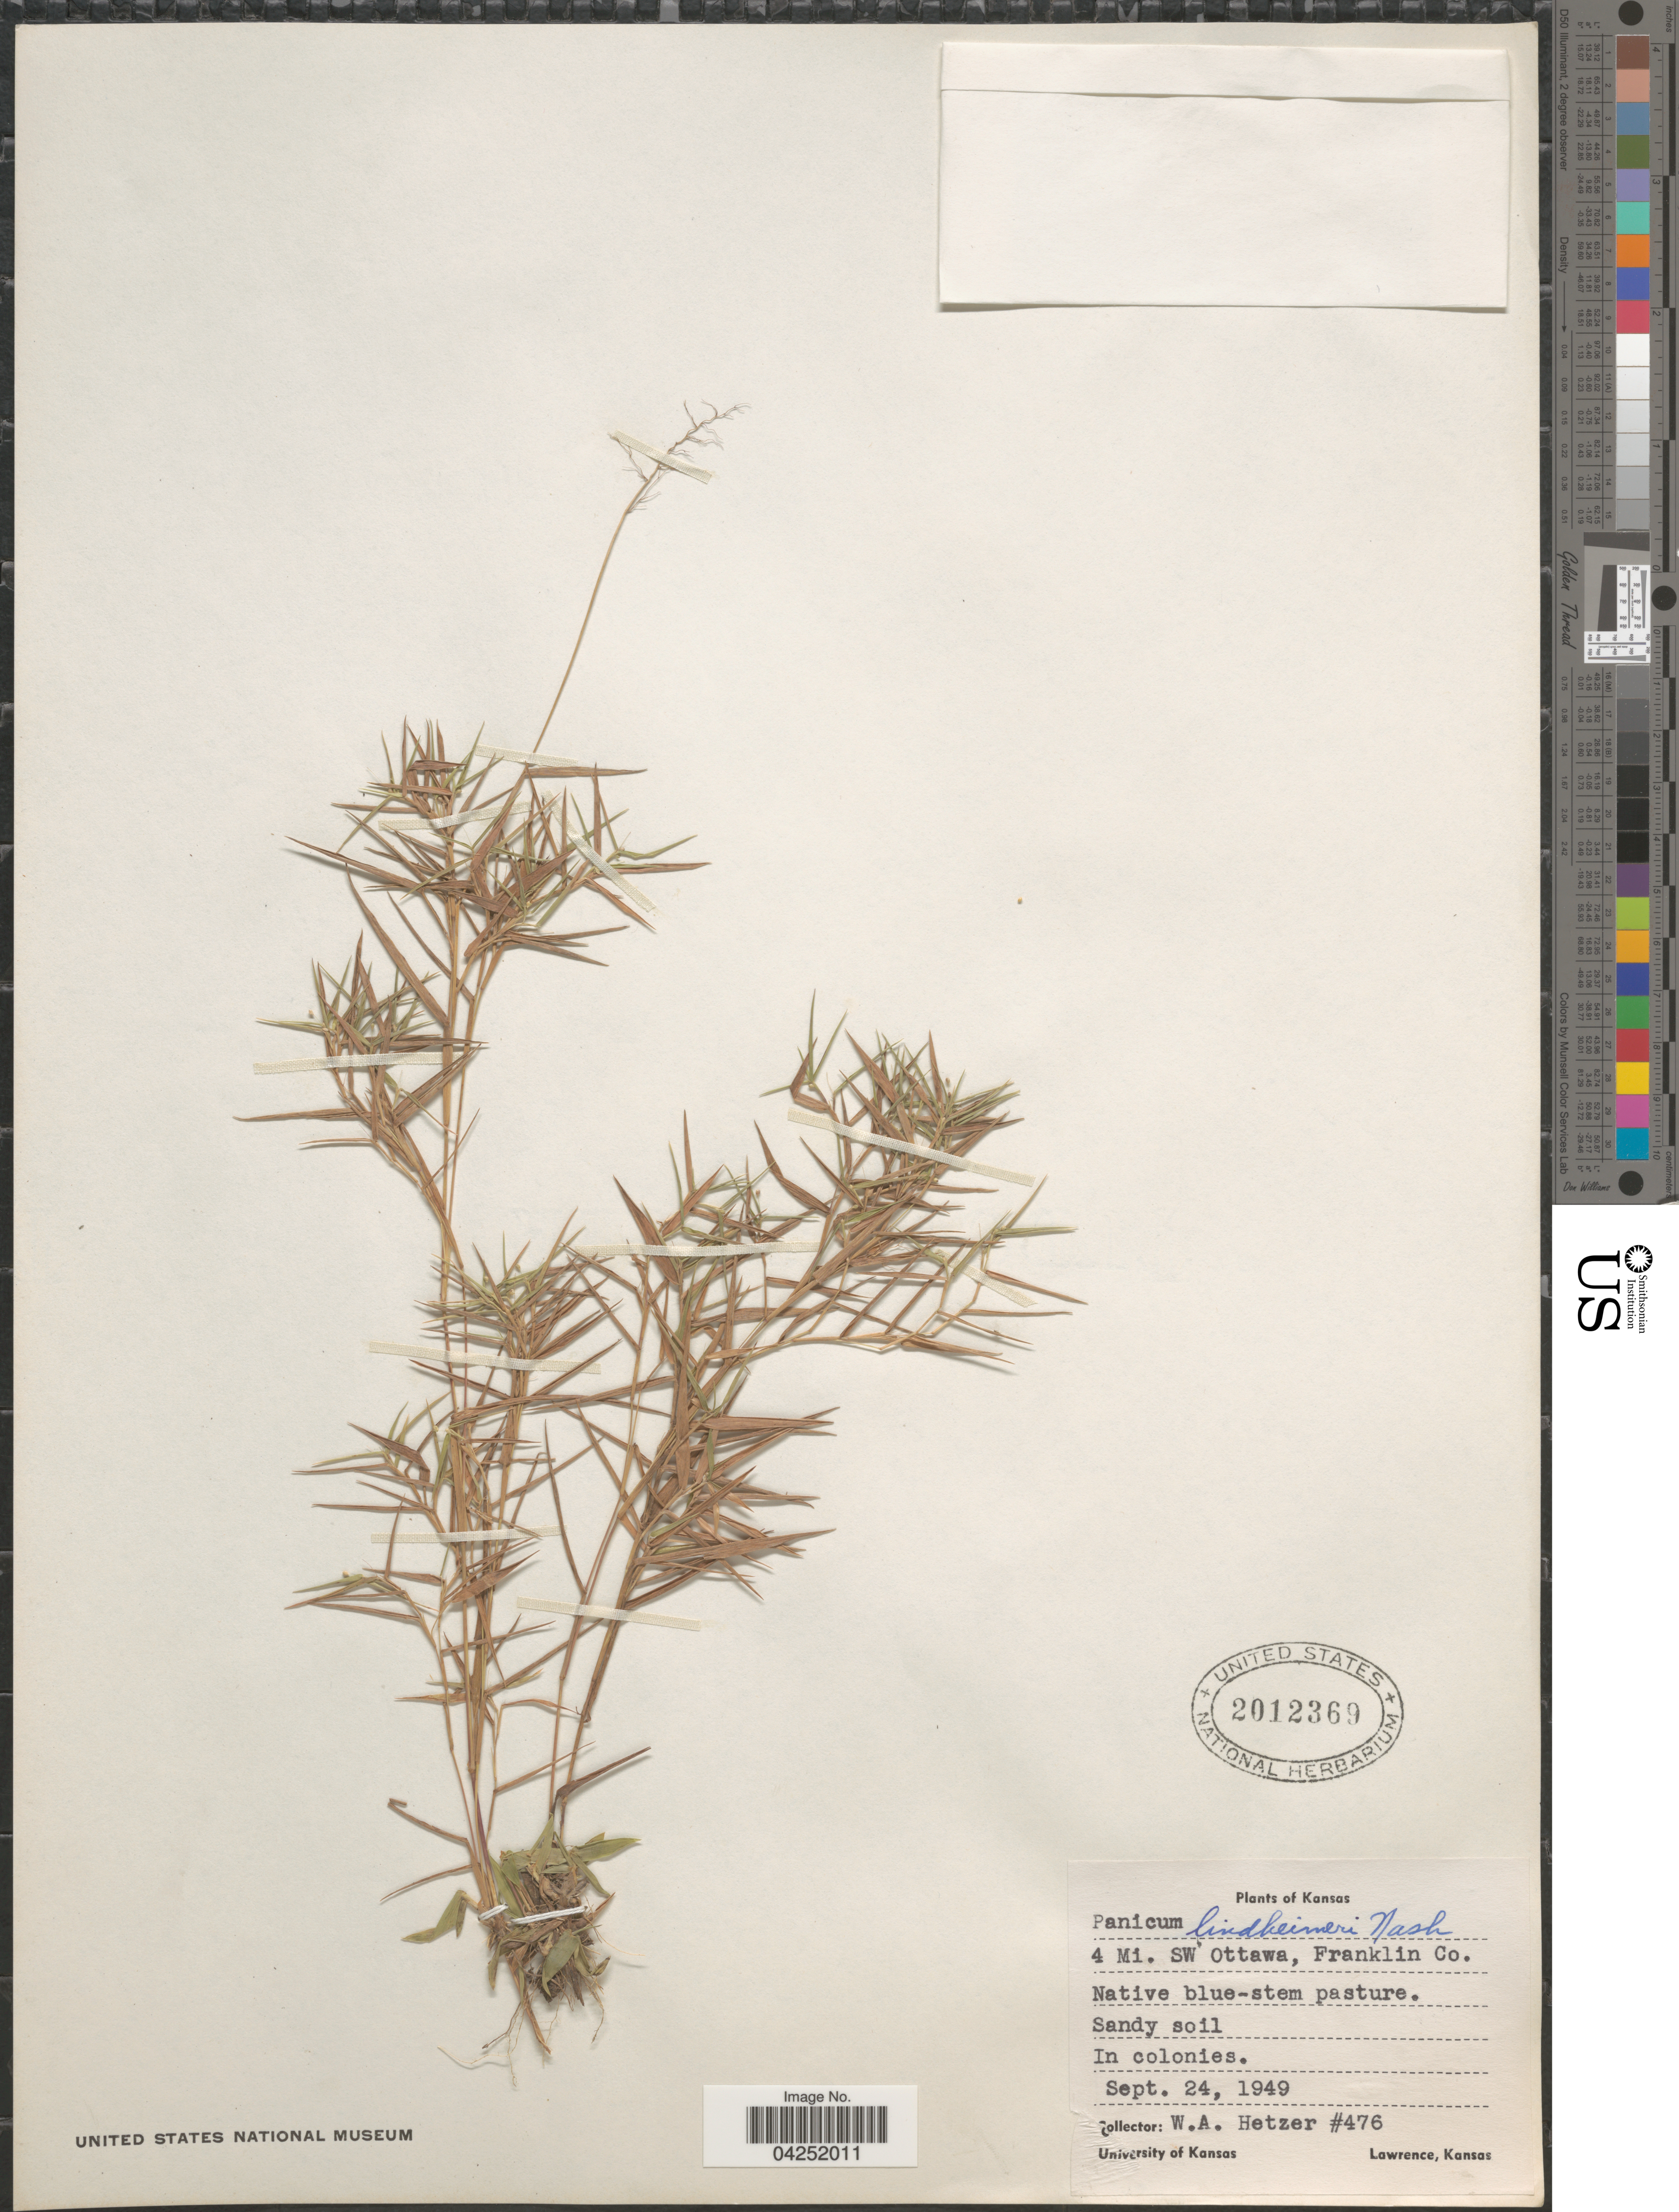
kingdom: Plantae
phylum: Tracheophyta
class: Liliopsida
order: Poales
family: Poaceae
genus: Dichanthelium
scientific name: Dichanthelium acuminatum var. lindheimeri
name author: (Nash) Gould & C.A. Clark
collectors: W. Hetzer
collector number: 476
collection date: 1949-09-24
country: United States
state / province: Kansas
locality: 4 Mi. SW Ottawa, Franklin Co.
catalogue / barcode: US 2012369